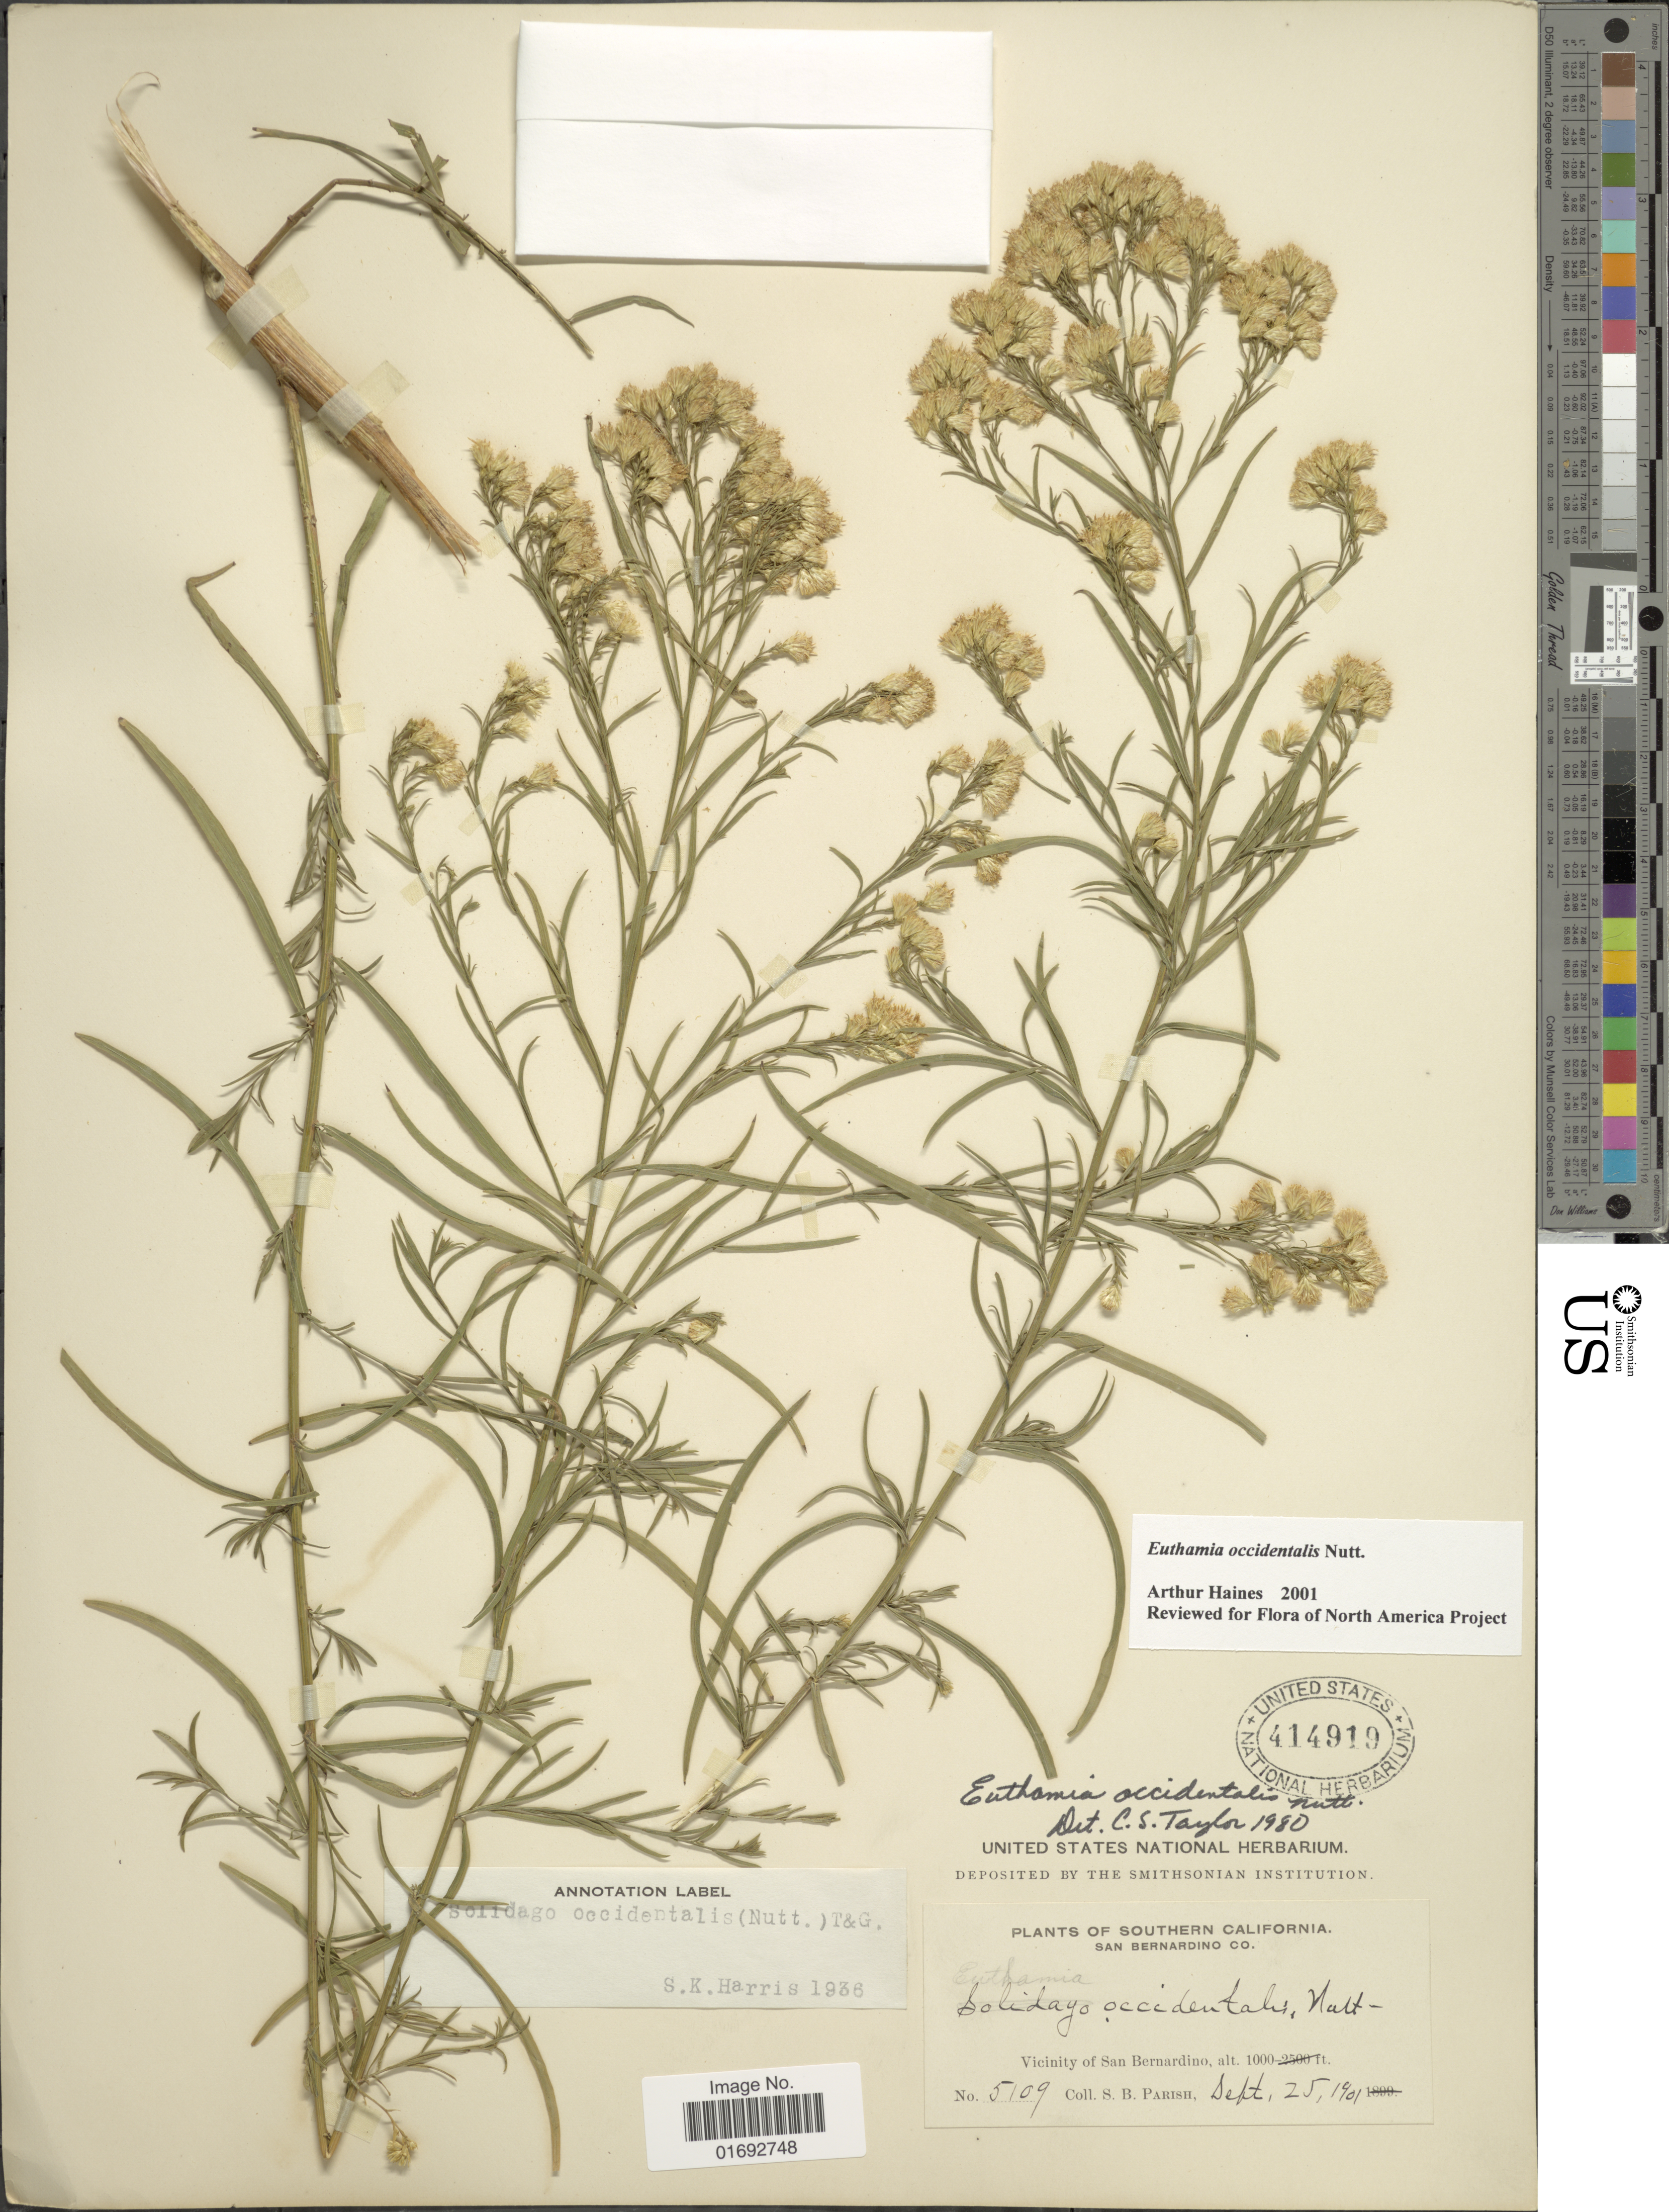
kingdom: Plantae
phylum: Tracheophyta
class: Magnoliopsida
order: Asterales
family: Asteraceae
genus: Euthamia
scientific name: Euthamia occidentalis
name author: Nutt.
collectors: S. B. Parish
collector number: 5109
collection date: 1901-09-25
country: United States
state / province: California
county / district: San Bernardino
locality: Southern California, San Bernardino Co., Vicinity of San Bernardino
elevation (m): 305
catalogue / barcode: US 414919